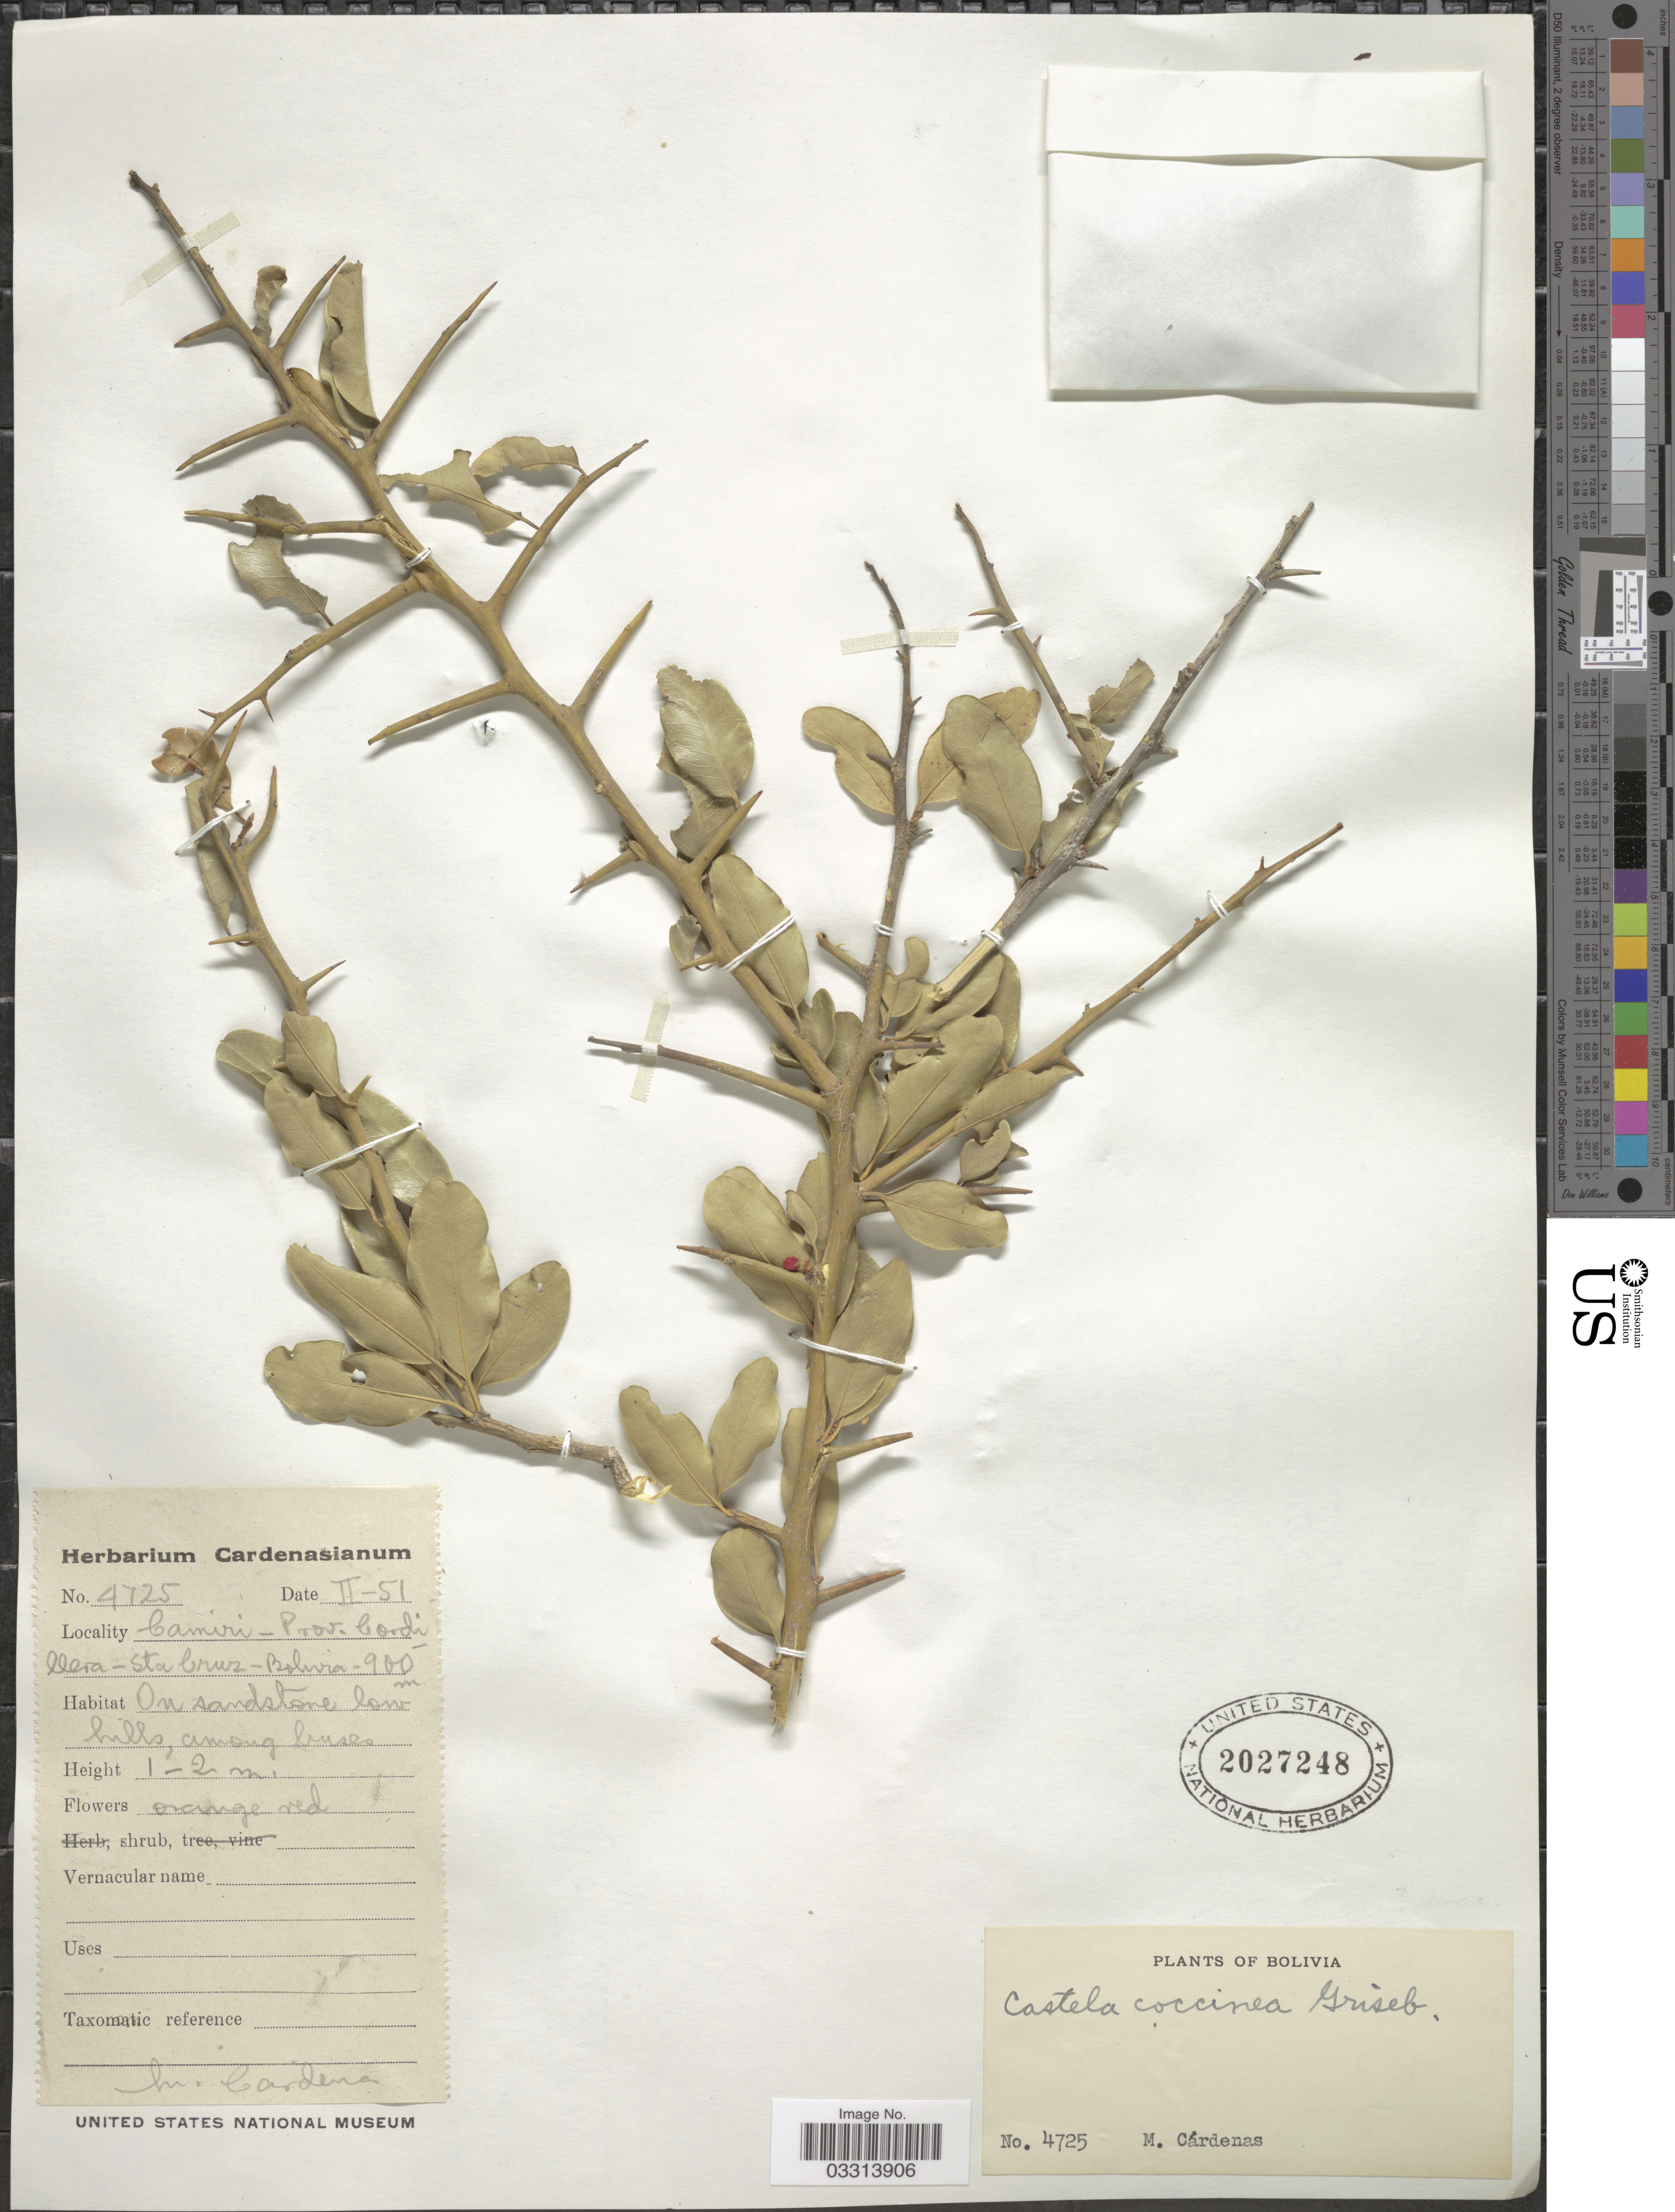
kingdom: Plantae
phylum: Tracheophyta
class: Magnoliopsida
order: Sapindales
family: Simaroubaceae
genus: Castela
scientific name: Castela coccinea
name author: Griseb.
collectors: M. Cárdenas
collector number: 4725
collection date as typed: Transcribed d/m/y: /2/51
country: Bolivia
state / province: Santa Cruz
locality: Prov. Cordillera.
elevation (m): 900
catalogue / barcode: US 2027248